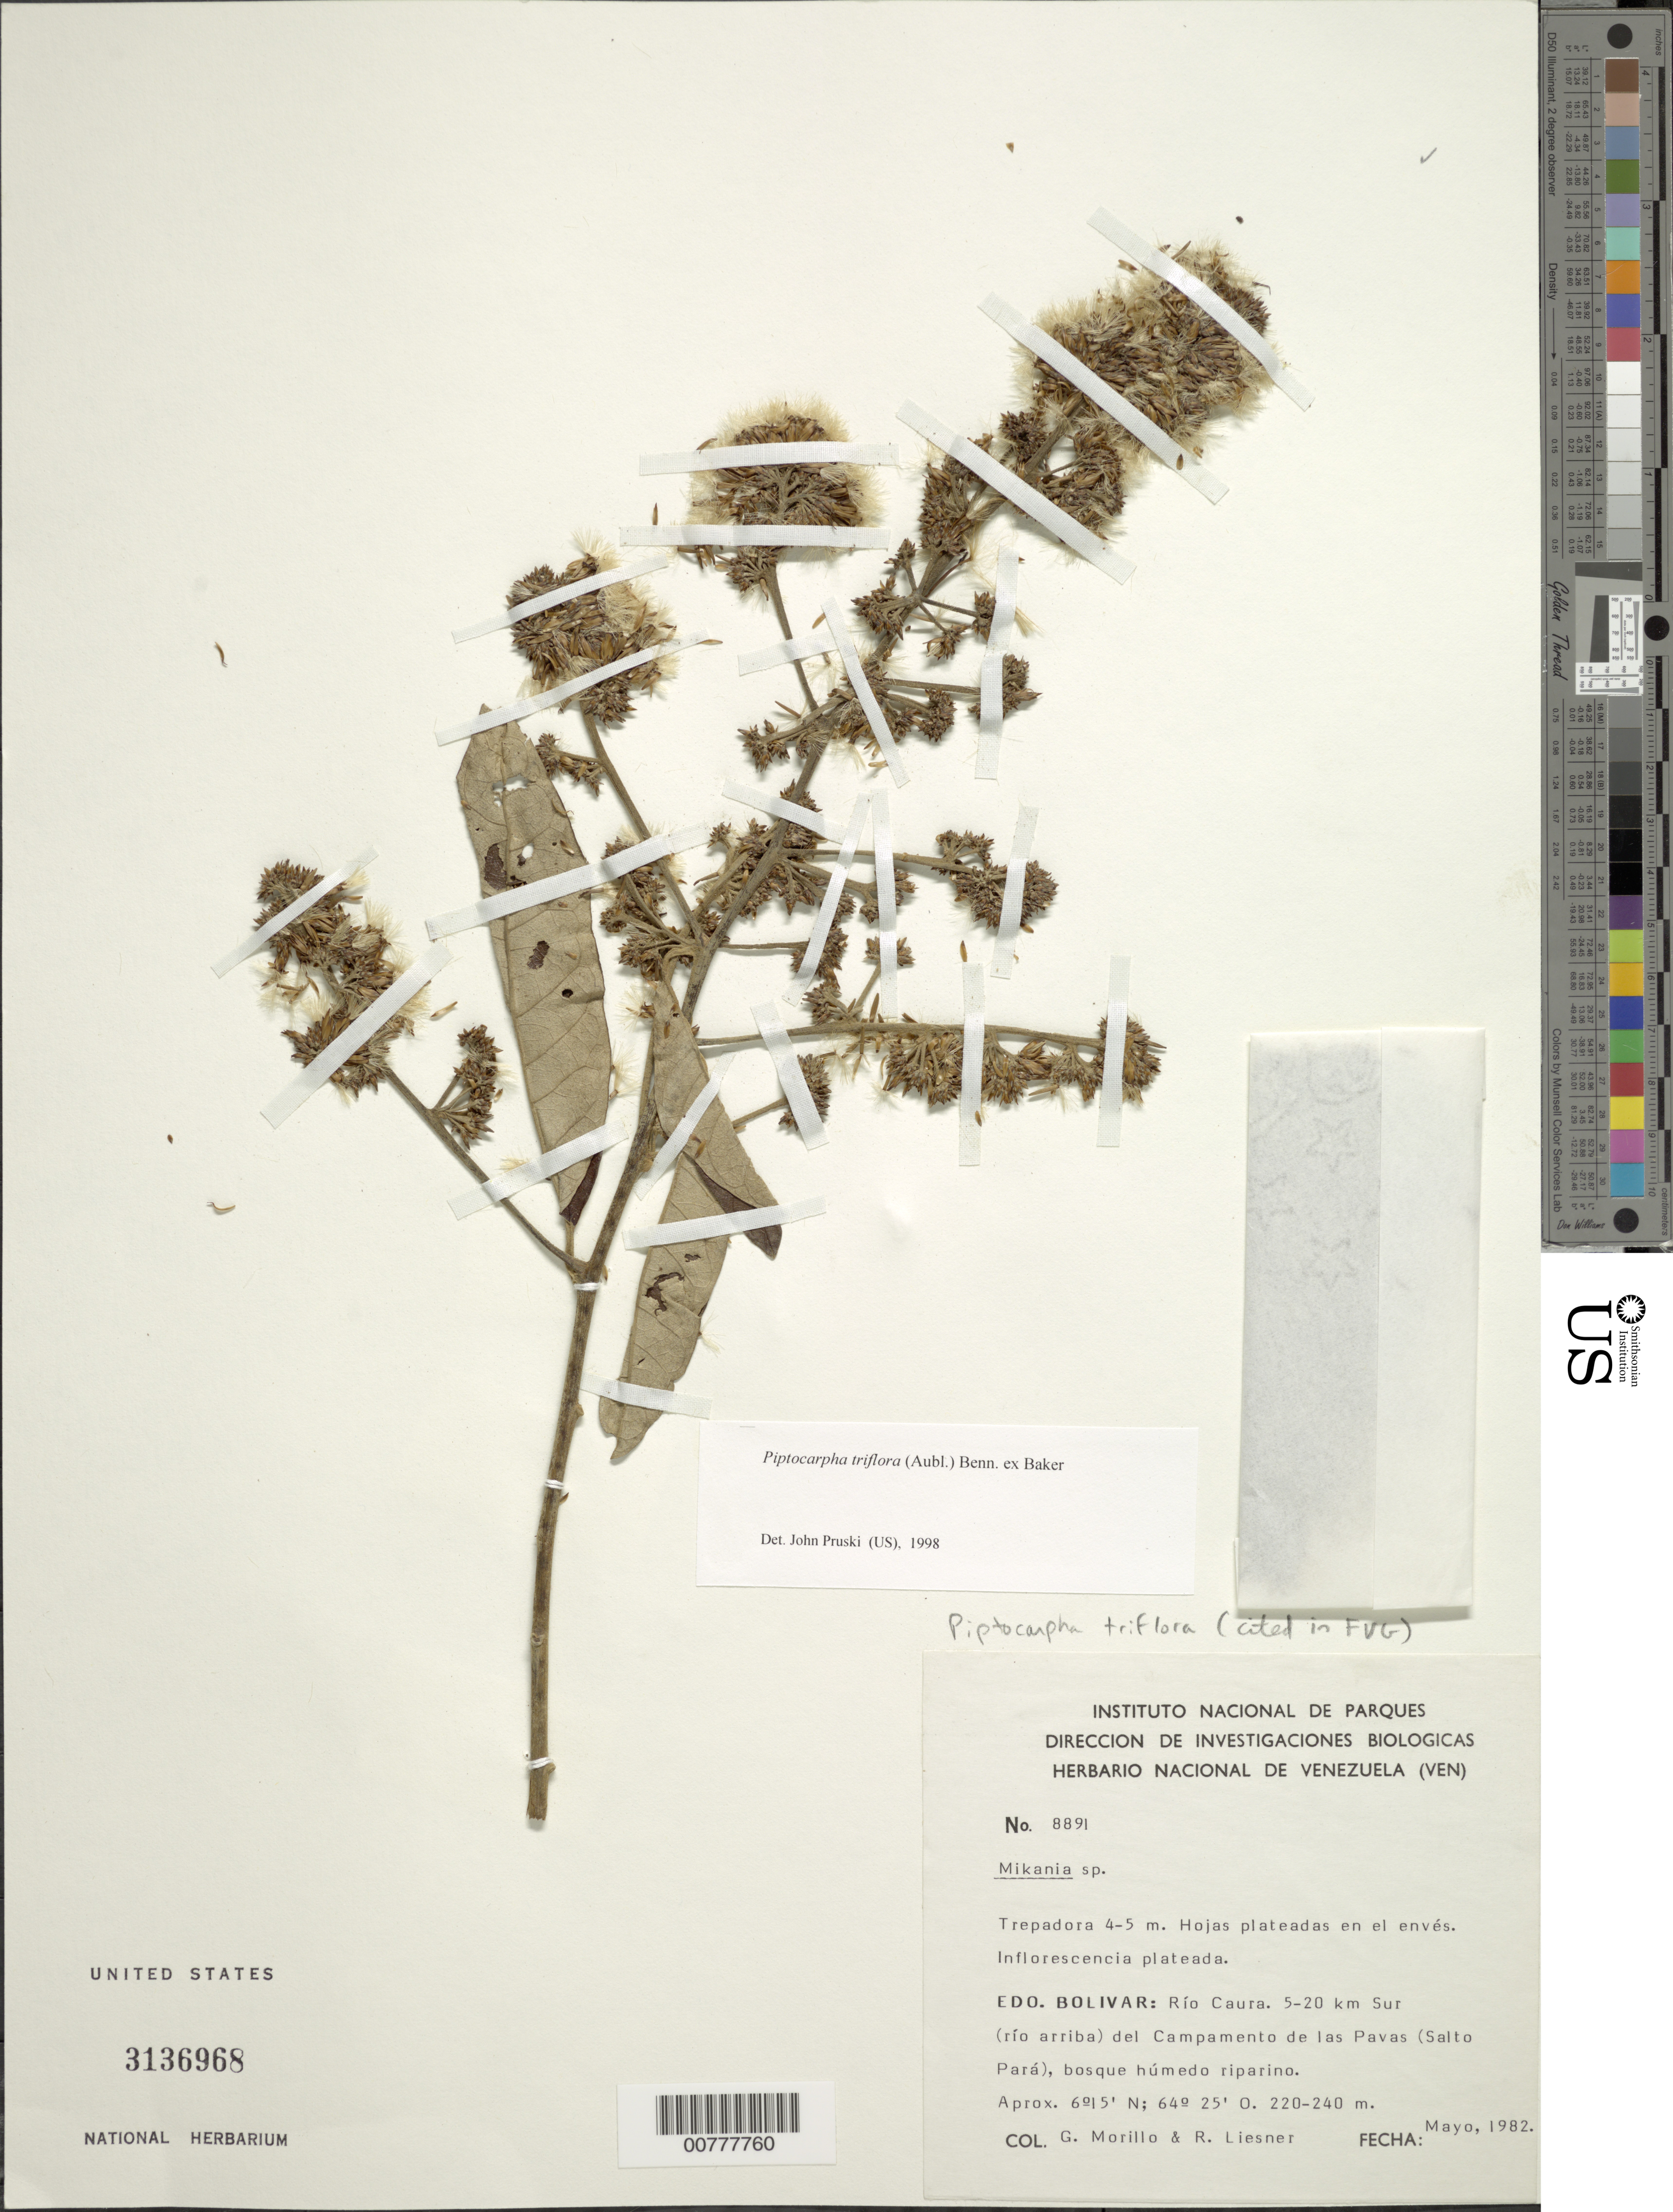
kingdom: Plantae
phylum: Tracheophyta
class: Magnoliopsida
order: Asterales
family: Asteraceae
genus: Piptocarpha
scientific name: Piptocarpha triflora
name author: (Aubl.) Benn. ex Baker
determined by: Pruski, J. F.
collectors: G. Morillo & R. L. Liesner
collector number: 8891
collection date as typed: May-82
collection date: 1982-05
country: Venezuela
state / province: Bolívar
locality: Río Caura, 5-20 km Sur (río arriba) del Campamento Las Pavas (Salto Para)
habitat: Wet riparian forest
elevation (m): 220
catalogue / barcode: US 3136968